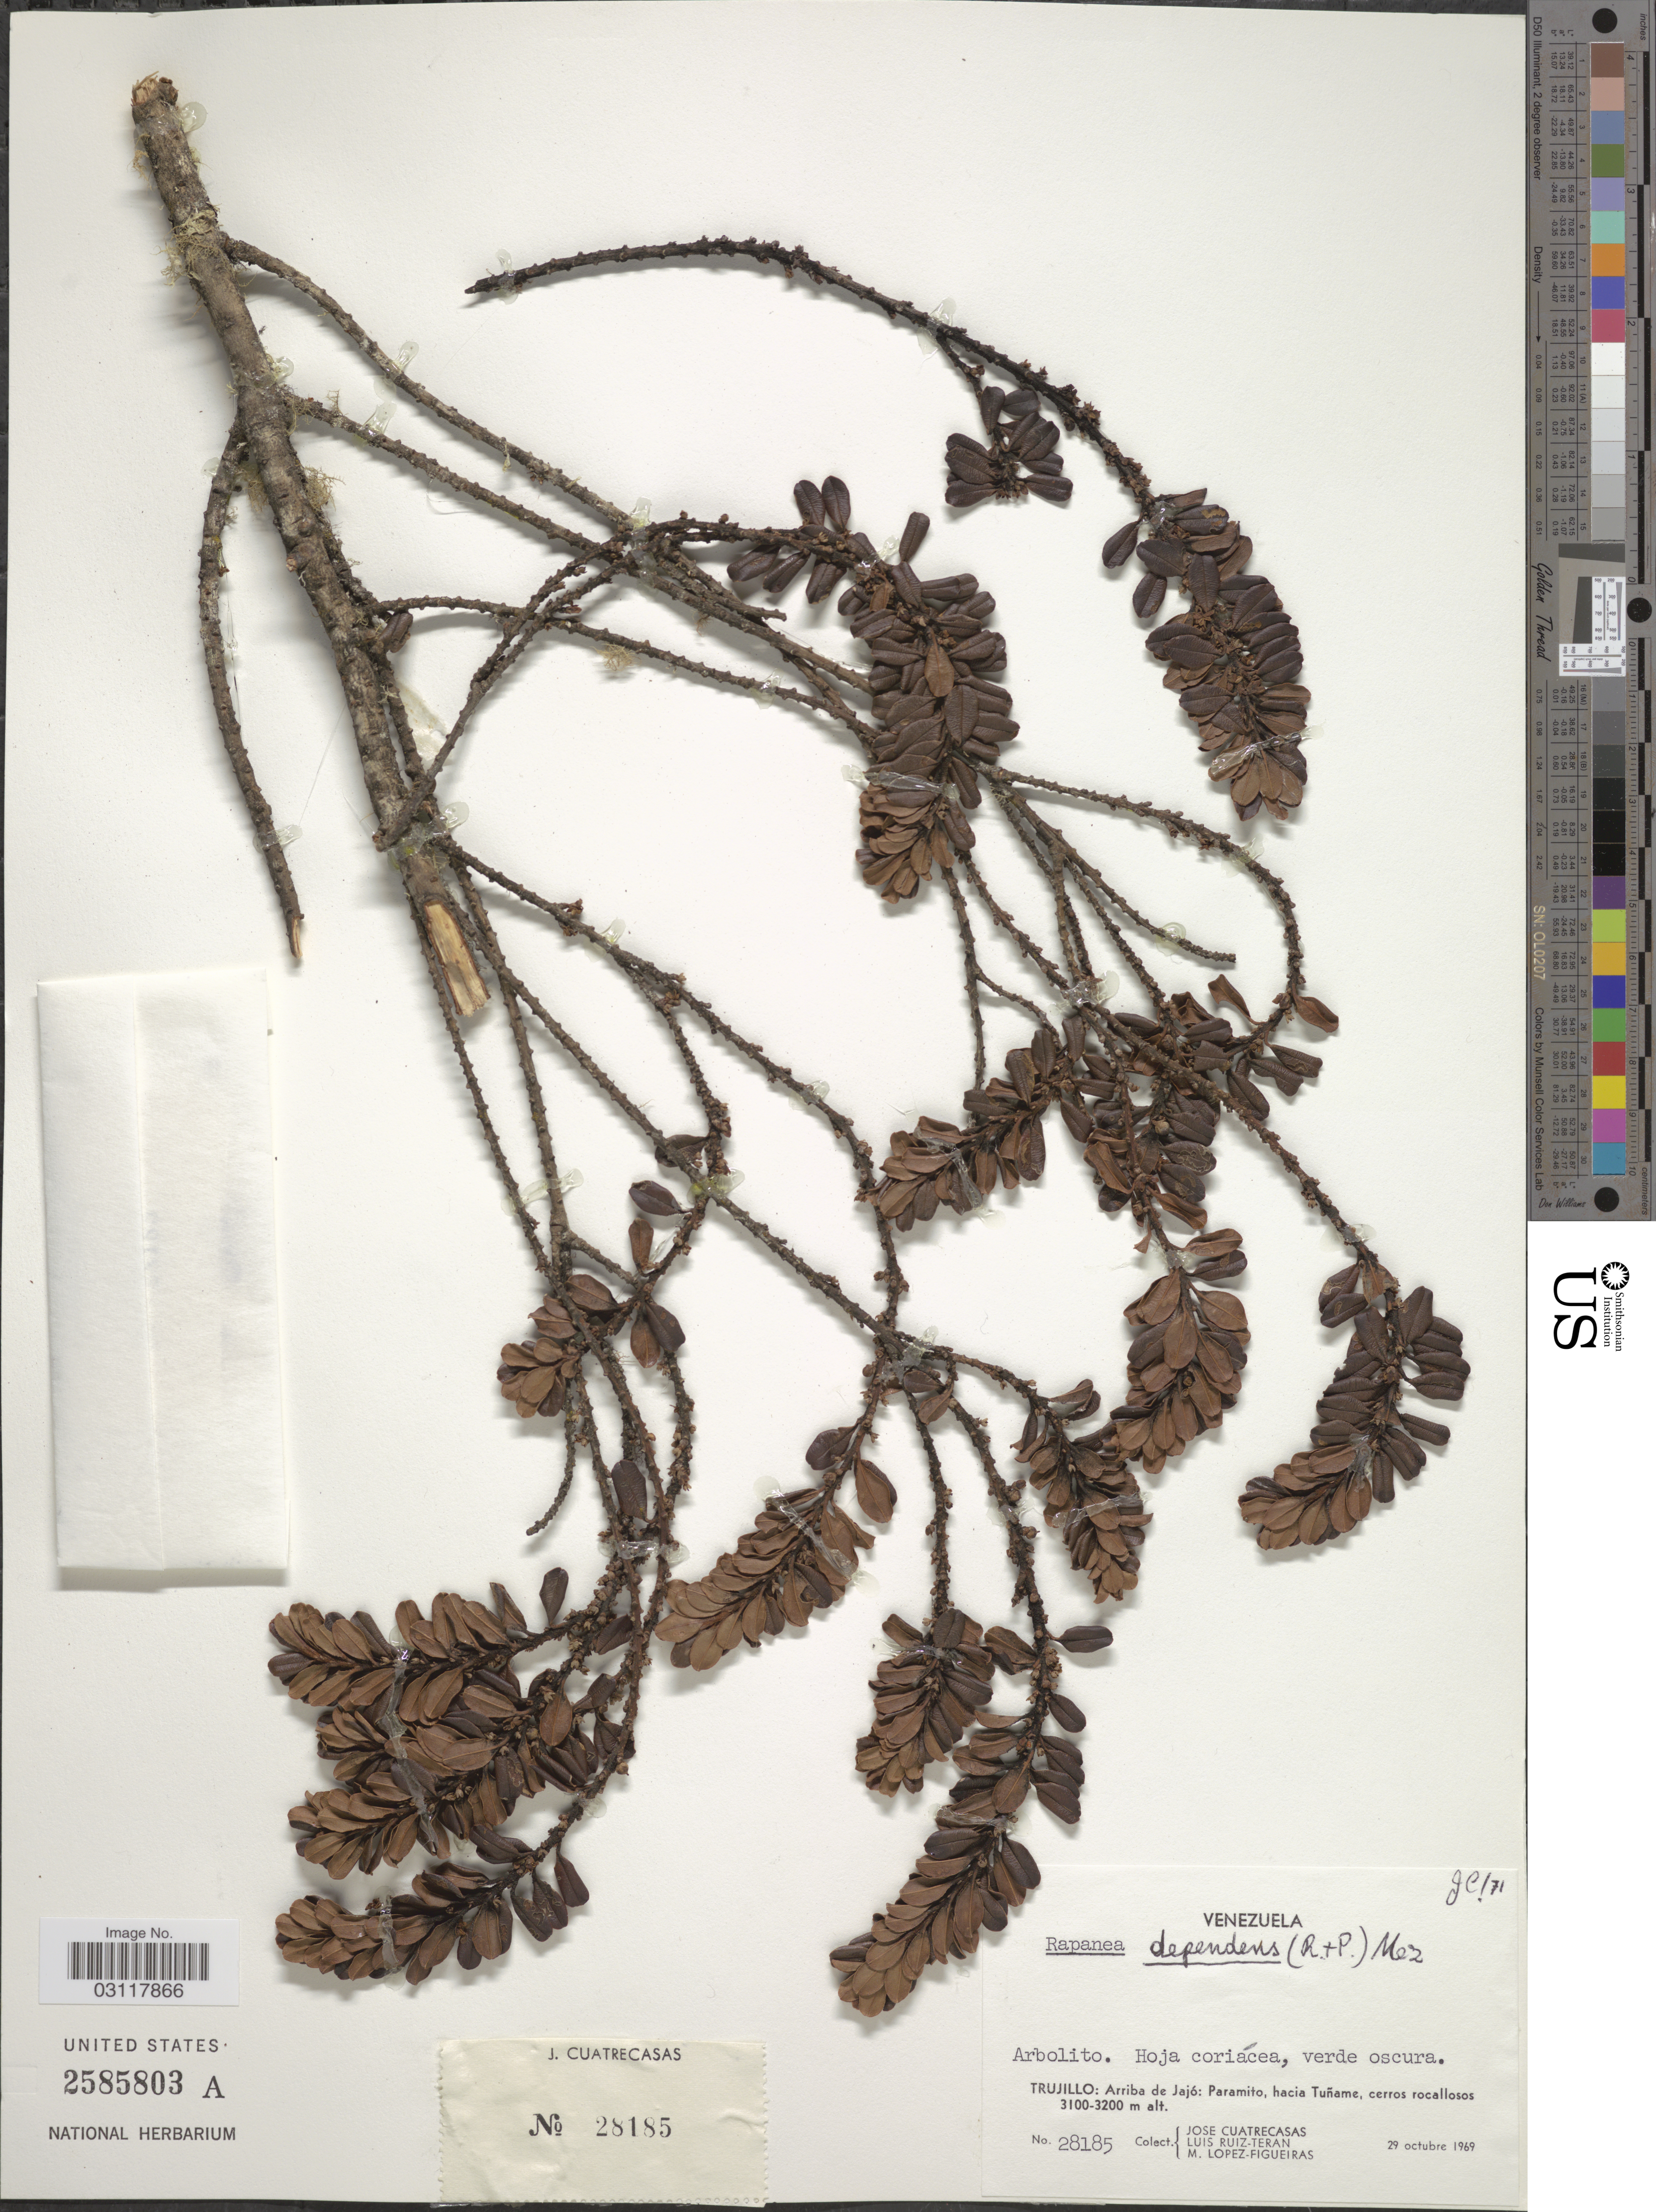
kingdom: Plantae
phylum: Tracheophyta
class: Magnoliopsida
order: Ericales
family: Primulaceae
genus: Rapanea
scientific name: Rapanea dependens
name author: (Ruiz & Pav.) Mez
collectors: J. Cuatrecasas, L. E. Ruíz-Terán & M. López Figueiras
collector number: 28185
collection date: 1969-10-29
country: Venezuela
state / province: Trujillo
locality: Arriba de Jajó: Paramito, hacia Tuñame, cerros rocallosos.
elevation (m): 3100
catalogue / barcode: US 2585803A